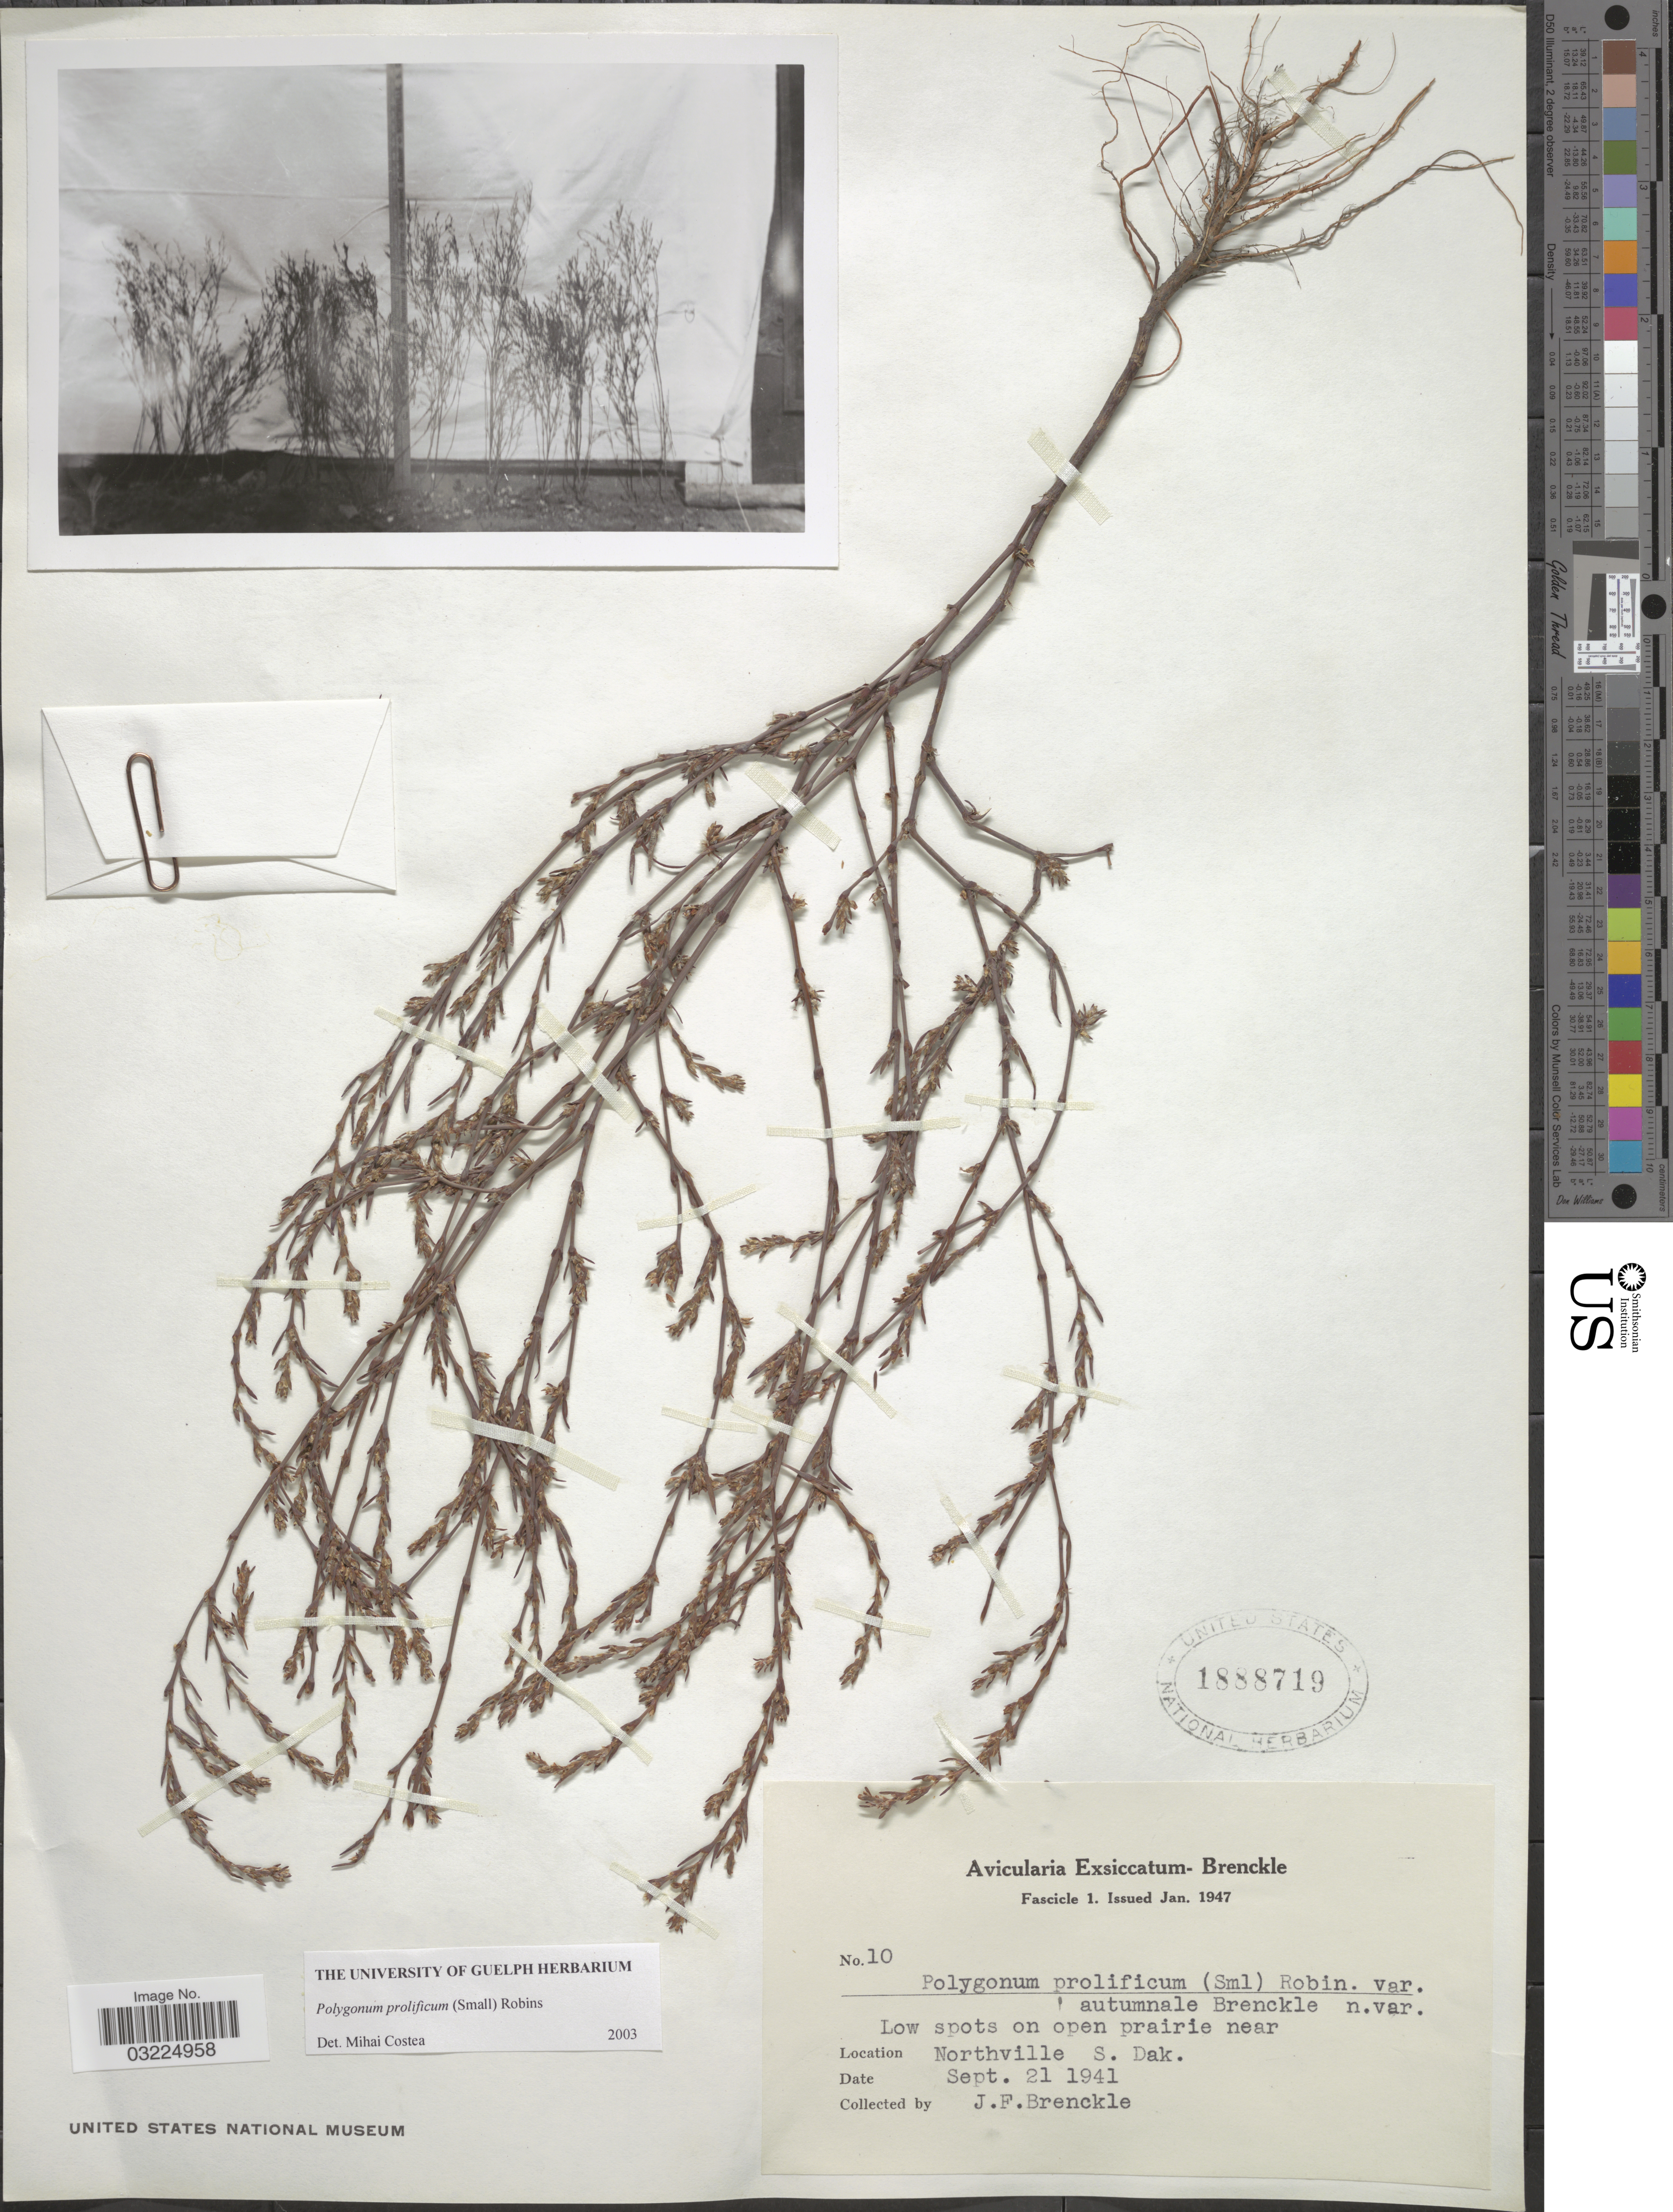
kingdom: Plantae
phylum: Tracheophyta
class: Magnoliopsida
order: Caryophyllales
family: Polygonaceae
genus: Polygonum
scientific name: Polygonum prolificum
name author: (Small) B.L. Rob.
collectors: J. Brenckle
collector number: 10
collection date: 1941-09-21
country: United States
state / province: South Dakota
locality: Northville.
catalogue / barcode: US 1888719